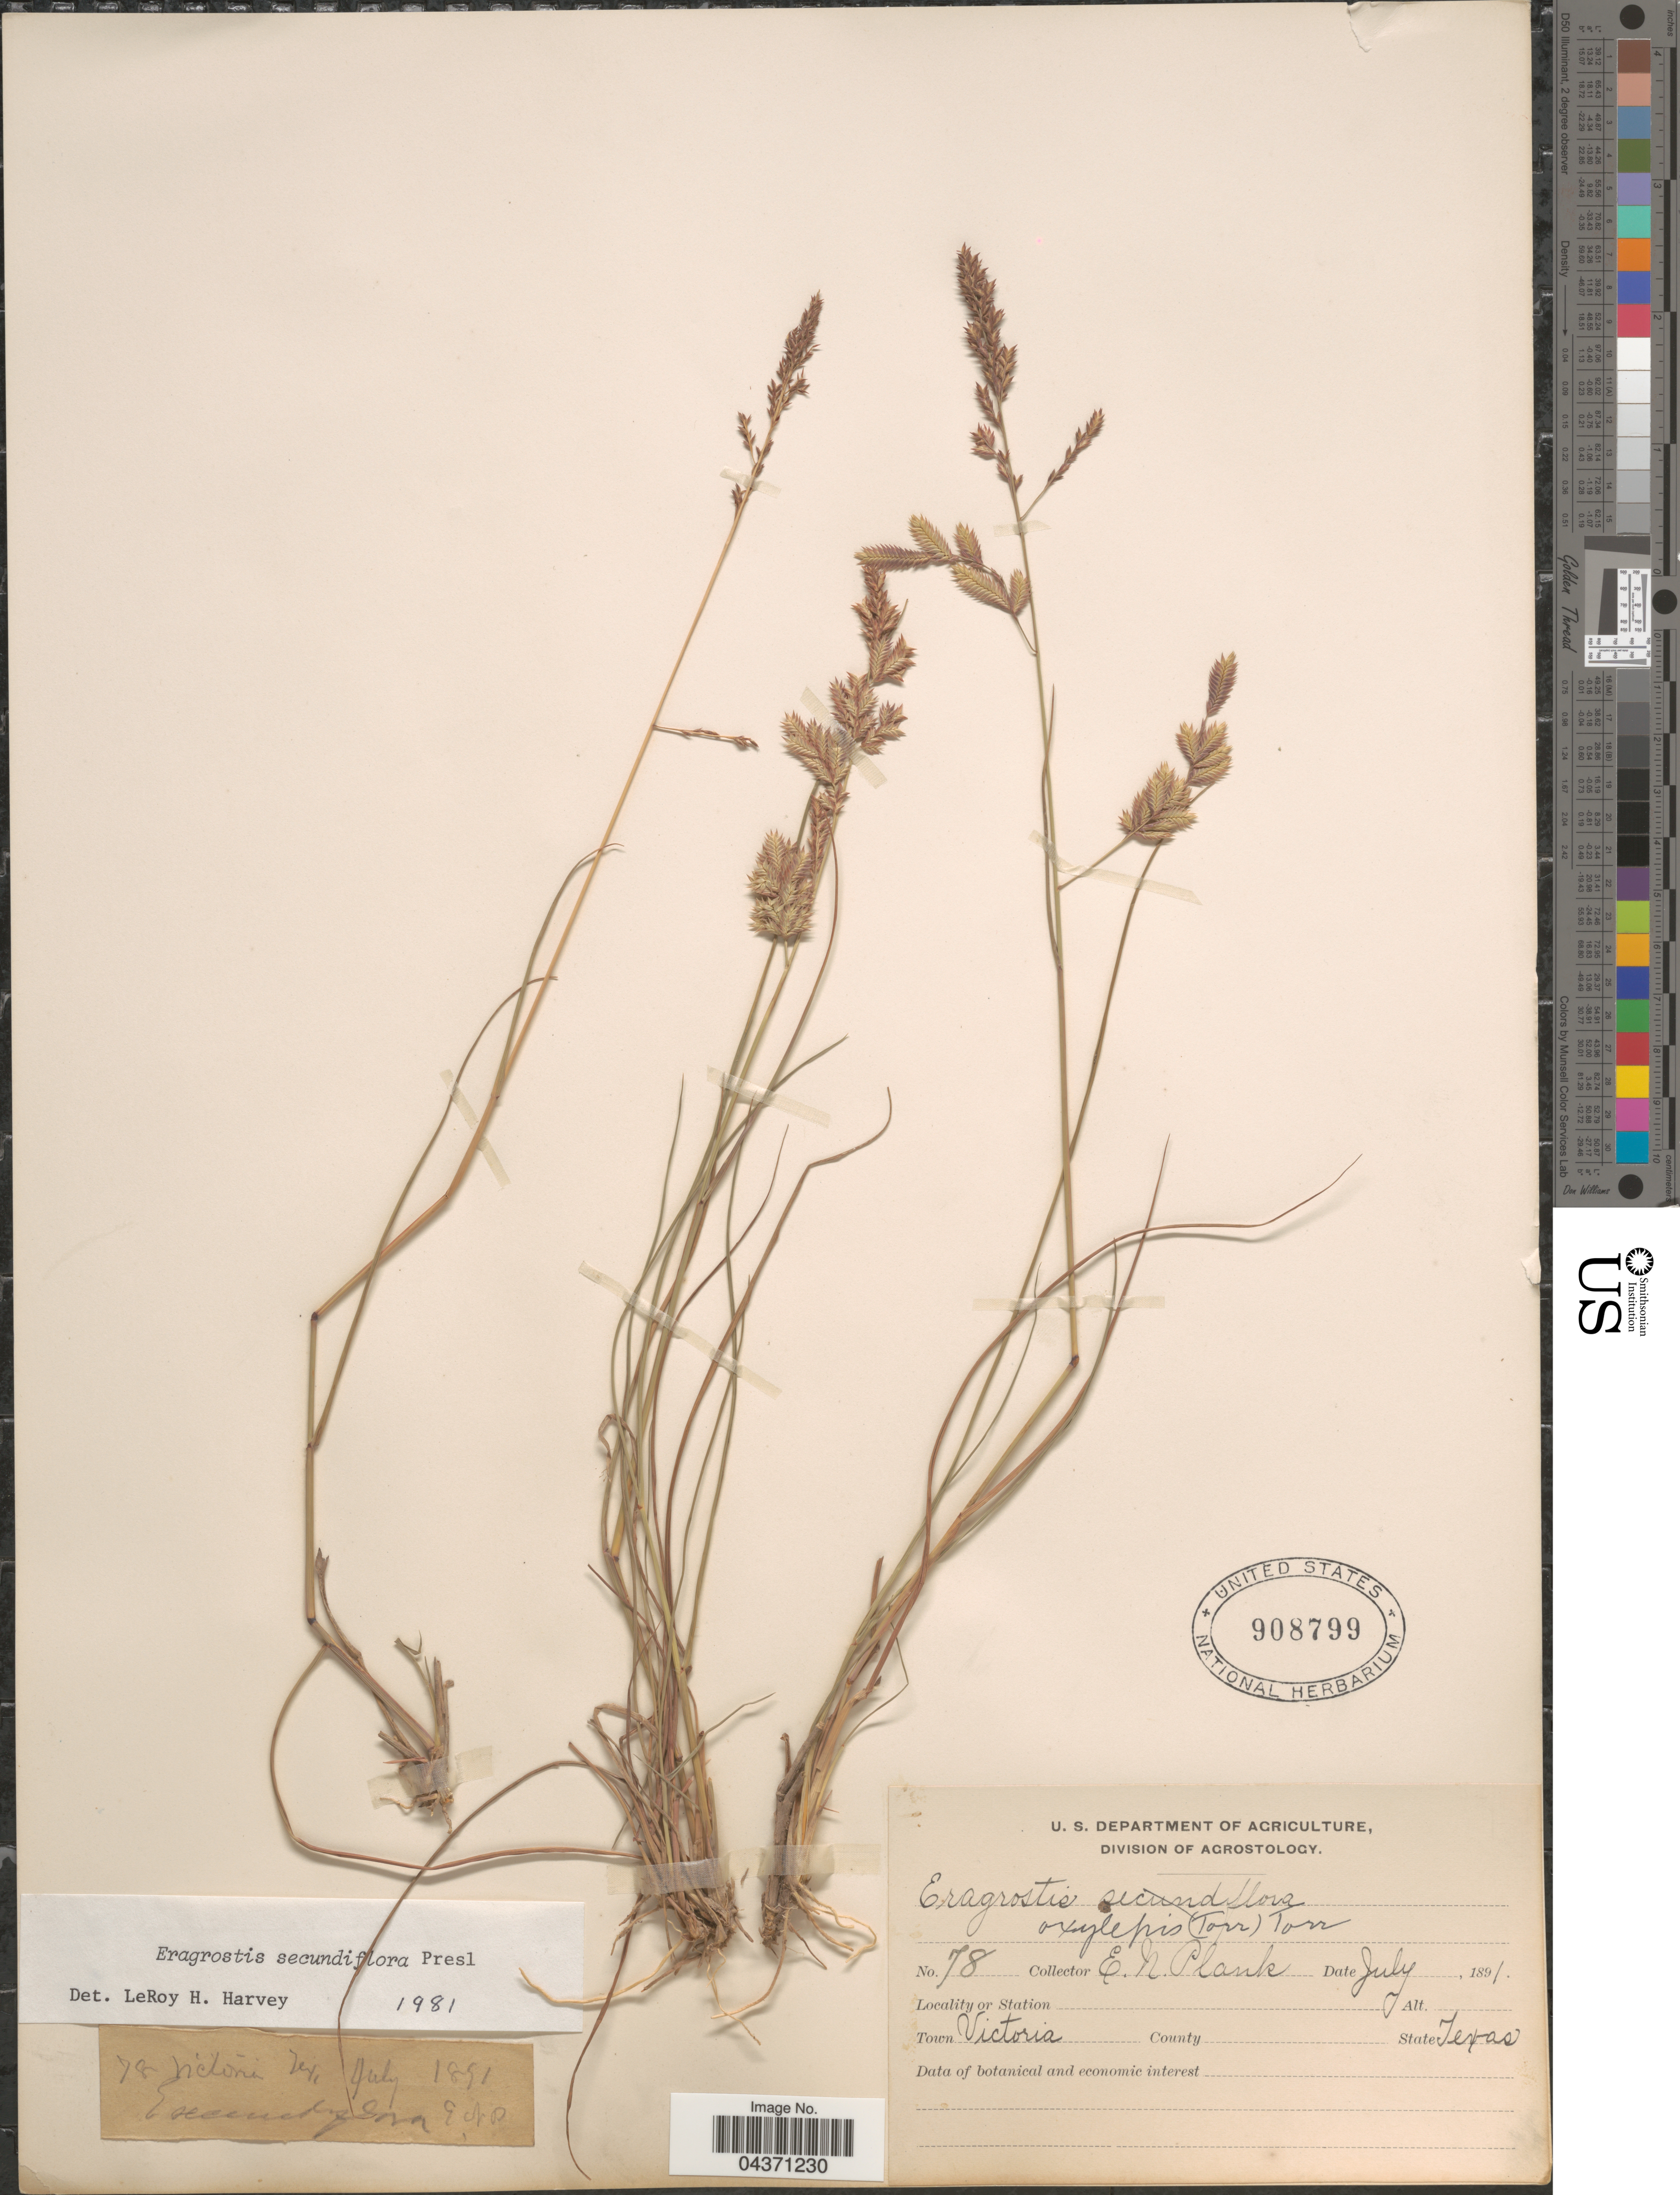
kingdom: Plantae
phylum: Tracheophyta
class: Liliopsida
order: Poales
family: Poaceae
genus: Eragrostis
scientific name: Eragrostis secundiflora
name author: J. Presl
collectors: E. Plank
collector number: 78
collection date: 1891-07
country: United States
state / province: Texas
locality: Town Victoria.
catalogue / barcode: US 908799